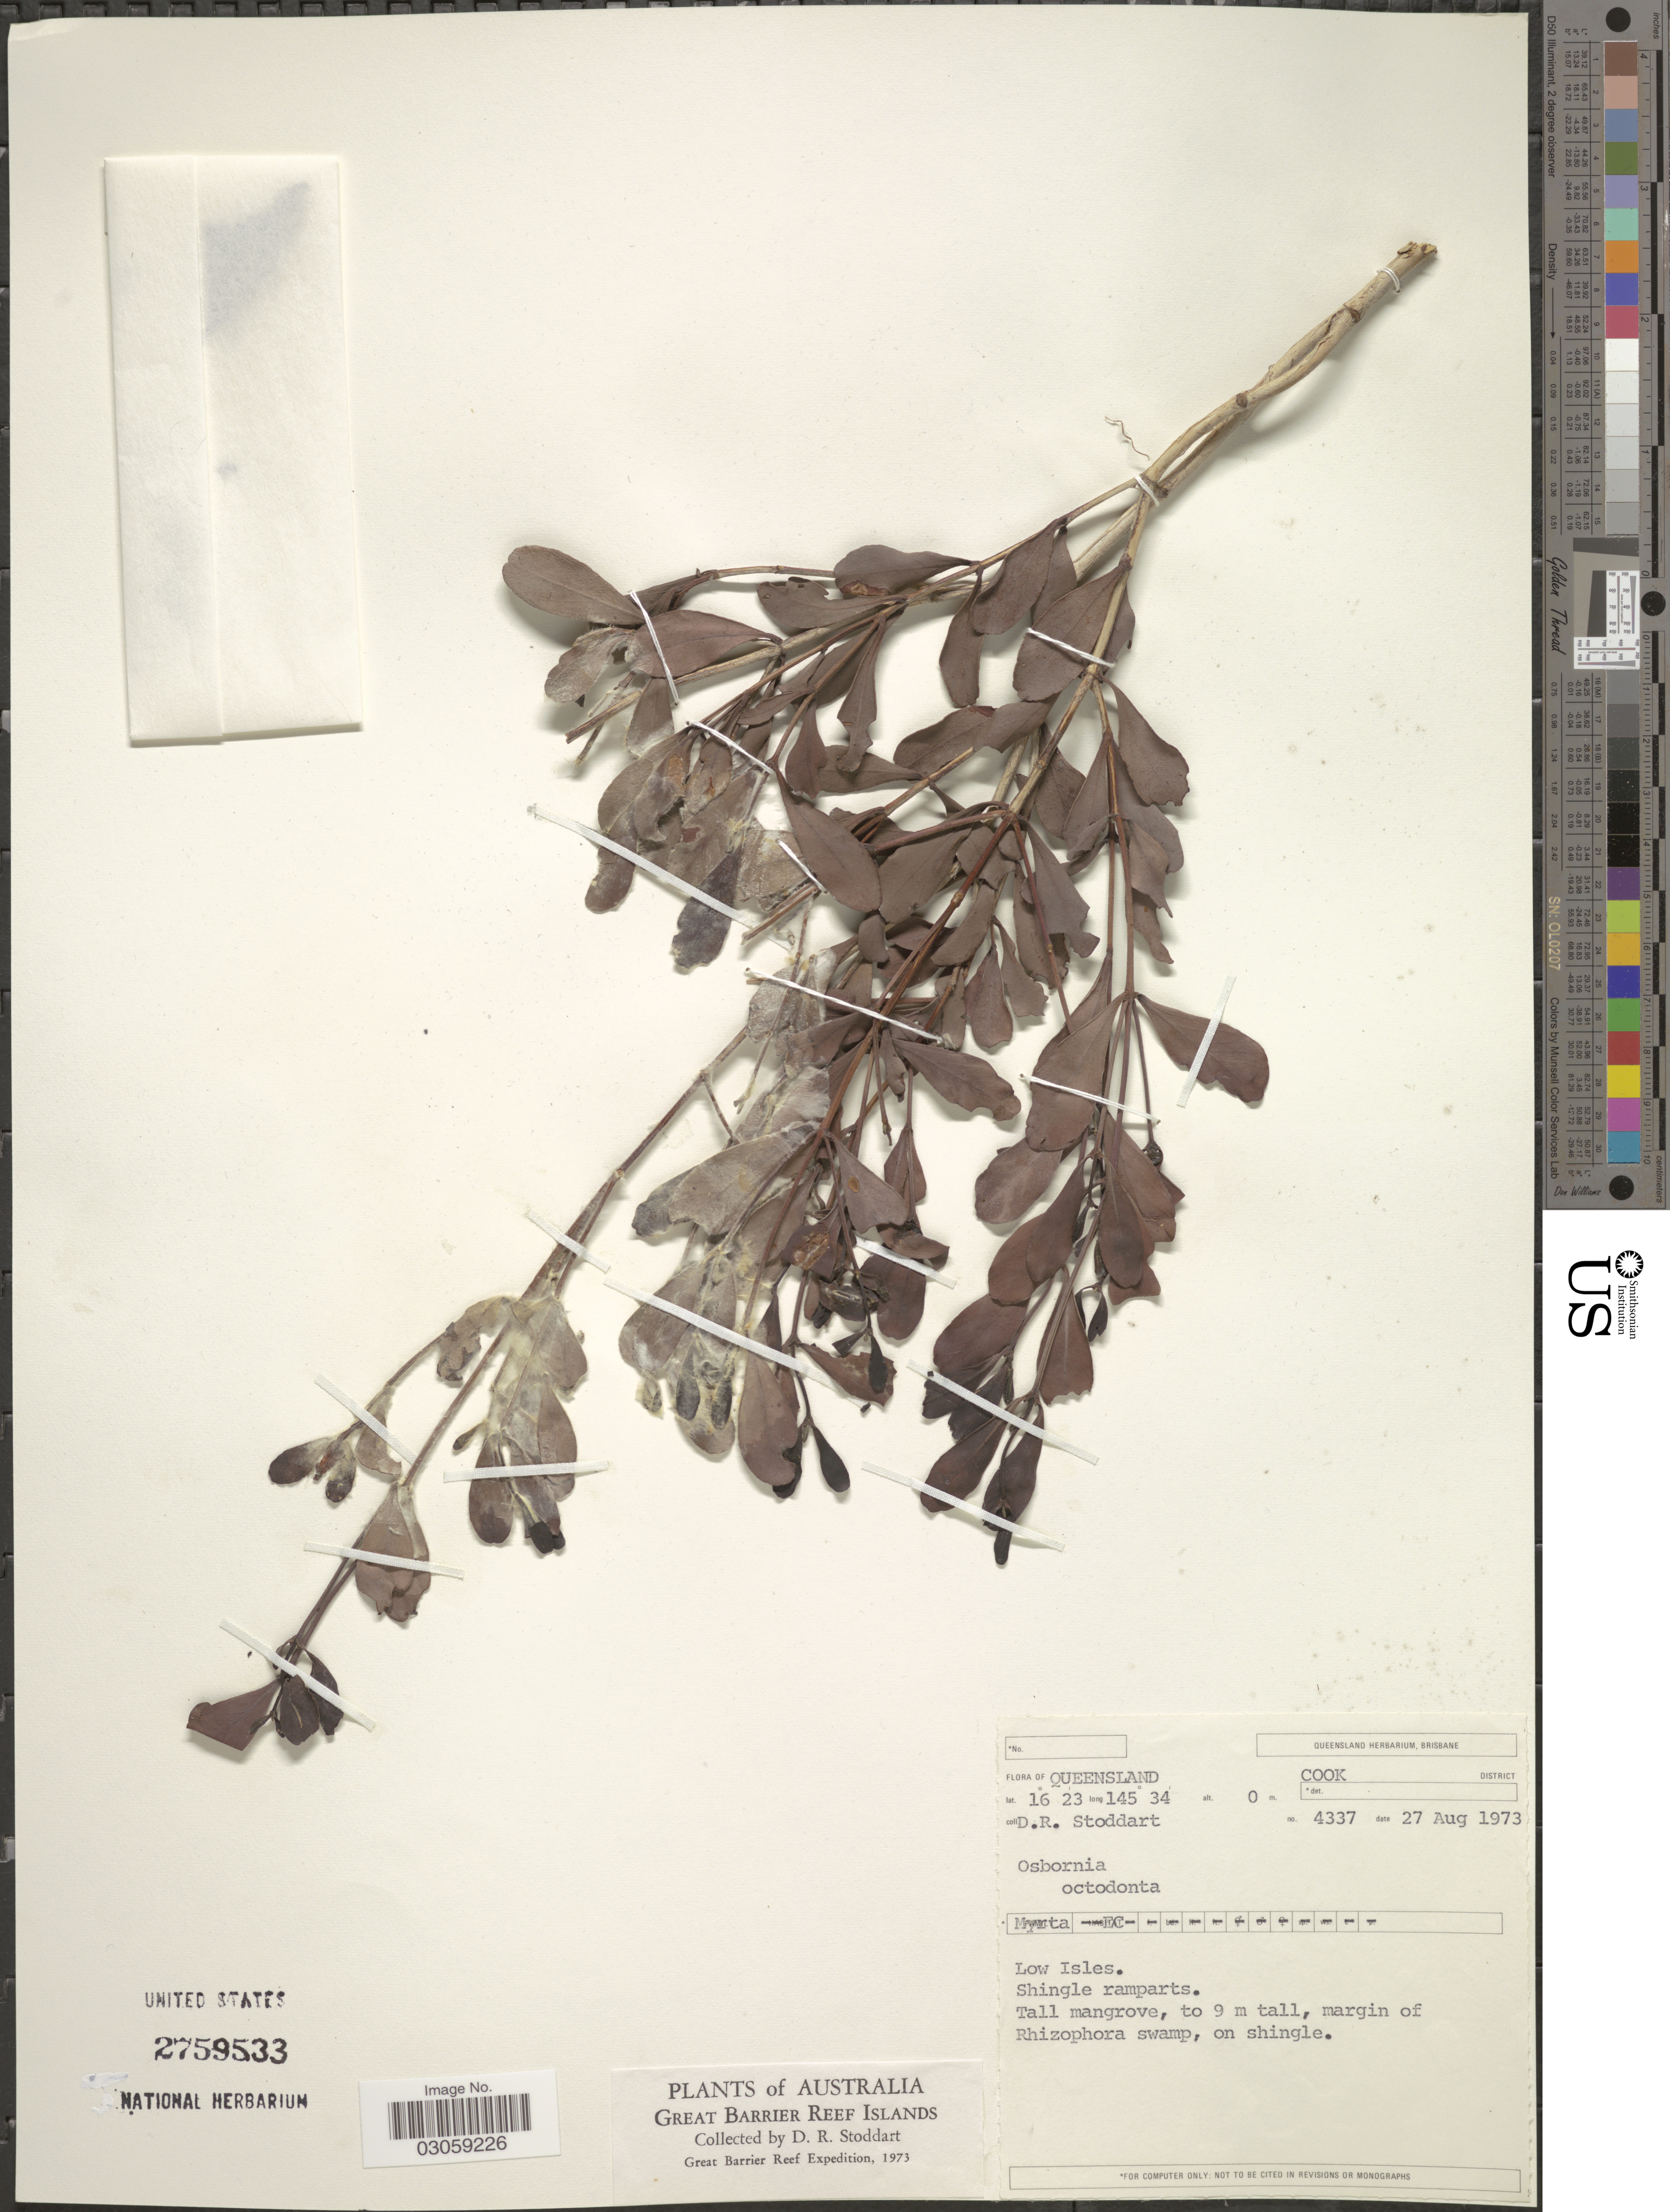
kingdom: Plantae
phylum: Tracheophyta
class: Magnoliopsida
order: Myrtales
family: Myrtaceae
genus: Osbornia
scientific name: Osbornia octodonta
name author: F. Muell.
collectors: D. R. Stoddart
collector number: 4337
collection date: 1973-08-27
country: Australia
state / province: Queensland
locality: Cook District. Low Isles.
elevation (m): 0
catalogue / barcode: US 2759533